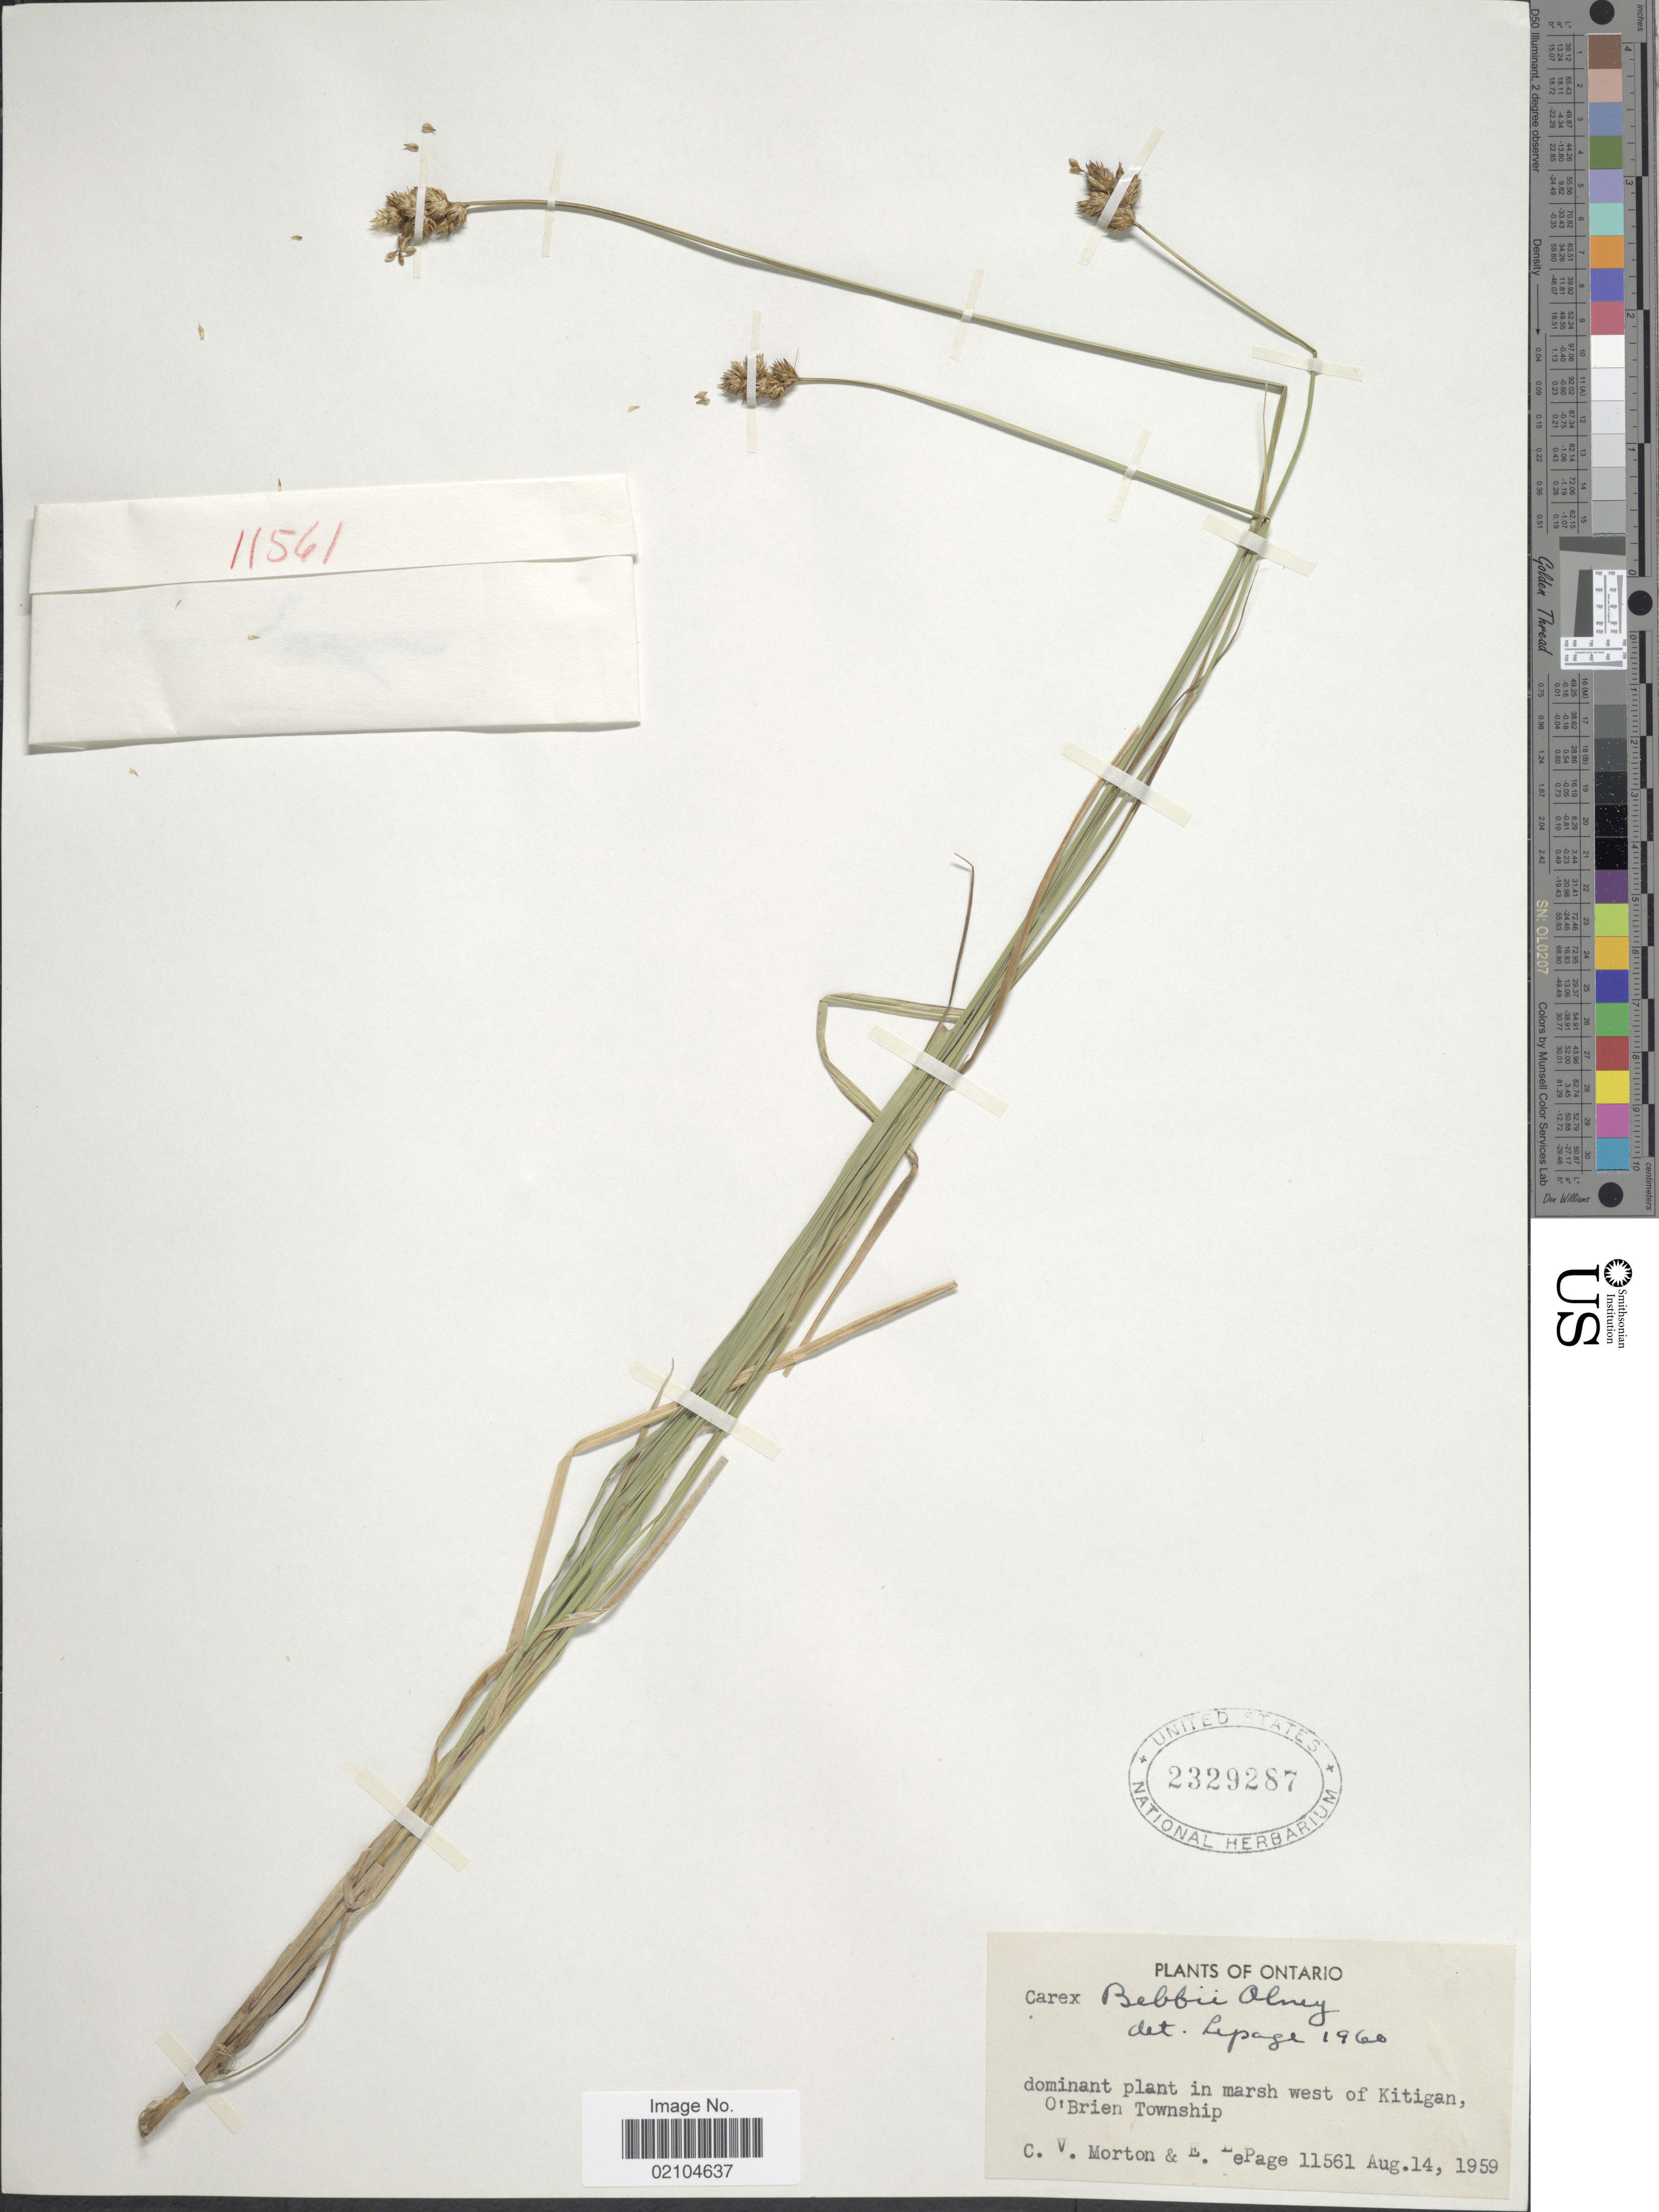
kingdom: Plantae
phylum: Tracheophyta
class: Liliopsida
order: Poales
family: Cyperaceae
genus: Carex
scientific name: Carex bebbii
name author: (L.H. Bailey) Olney ex Fernald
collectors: C. V. Morton & E. Lepage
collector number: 11561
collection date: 1959-08-14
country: Canada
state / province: Ontario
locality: Dominant plant marsh west of Kitigan, O'Brien Township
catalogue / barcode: US 2329287